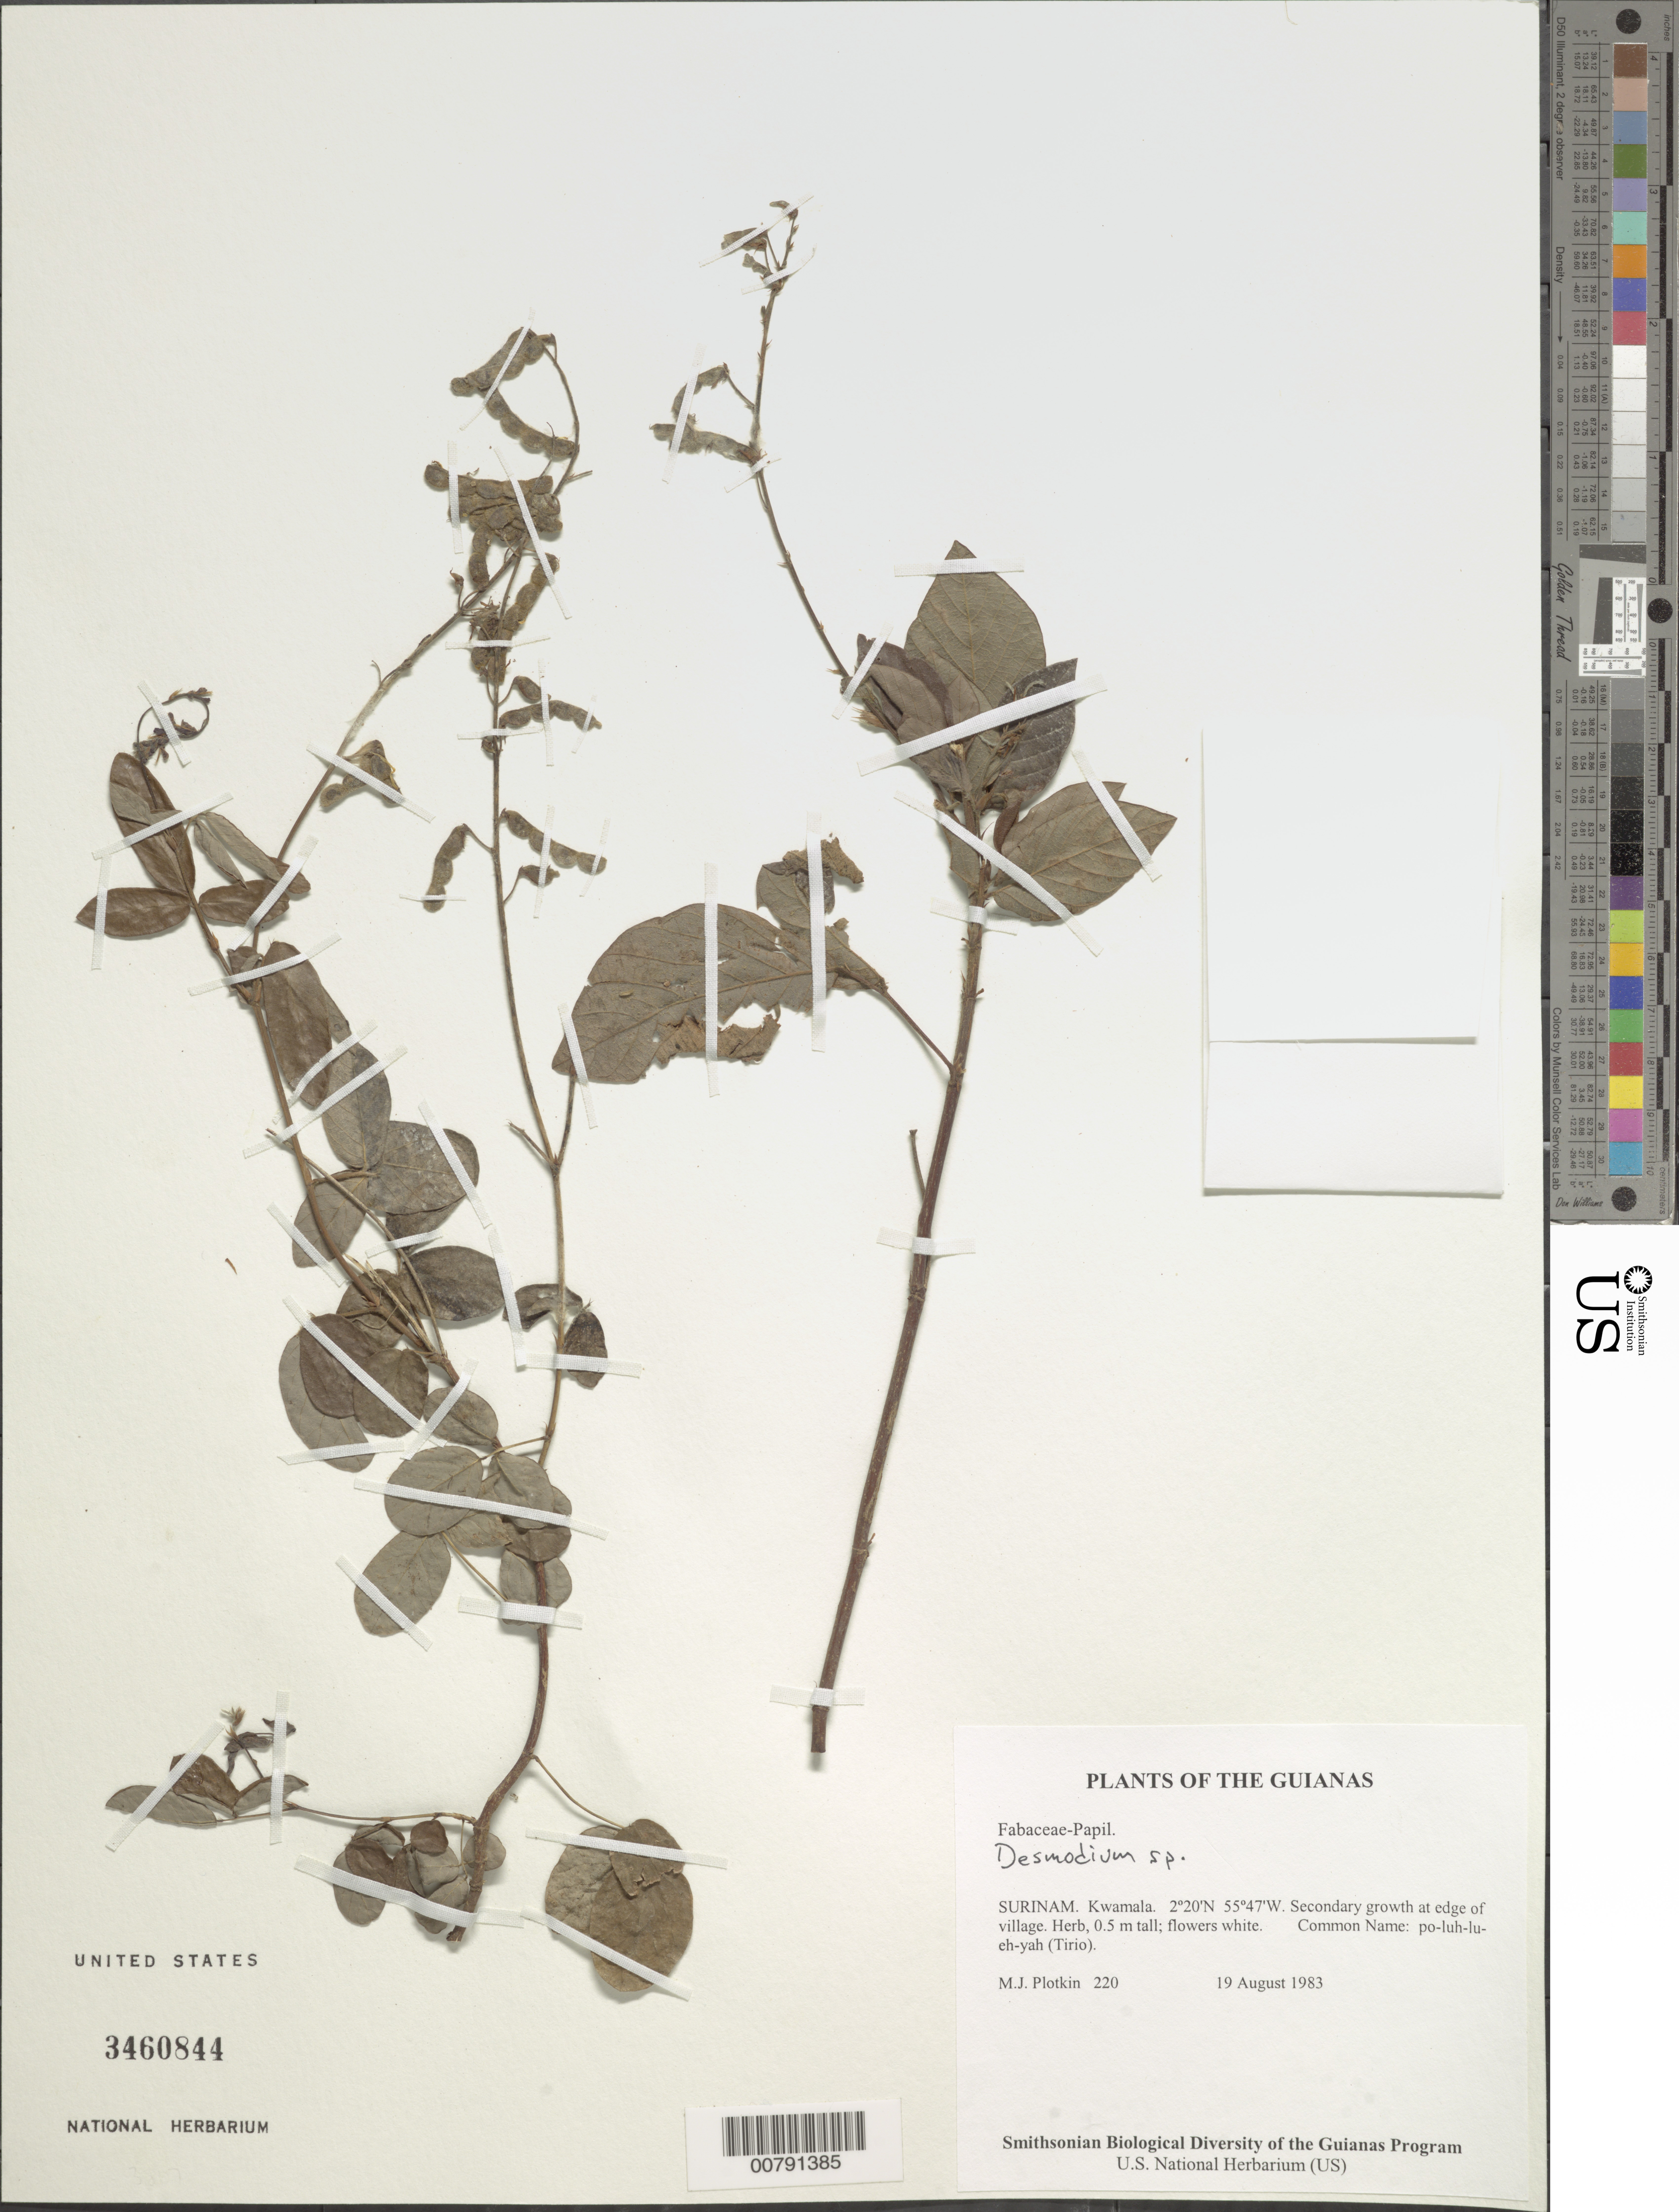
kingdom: Plantae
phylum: Tracheophyta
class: Magnoliopsida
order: Fabales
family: Fabaceae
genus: Desmodium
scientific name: Desmodium sp.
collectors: M. Plotkin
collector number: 220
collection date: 1983-08-19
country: Suriname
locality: Surinam. Kwamala.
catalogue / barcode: US 3460844